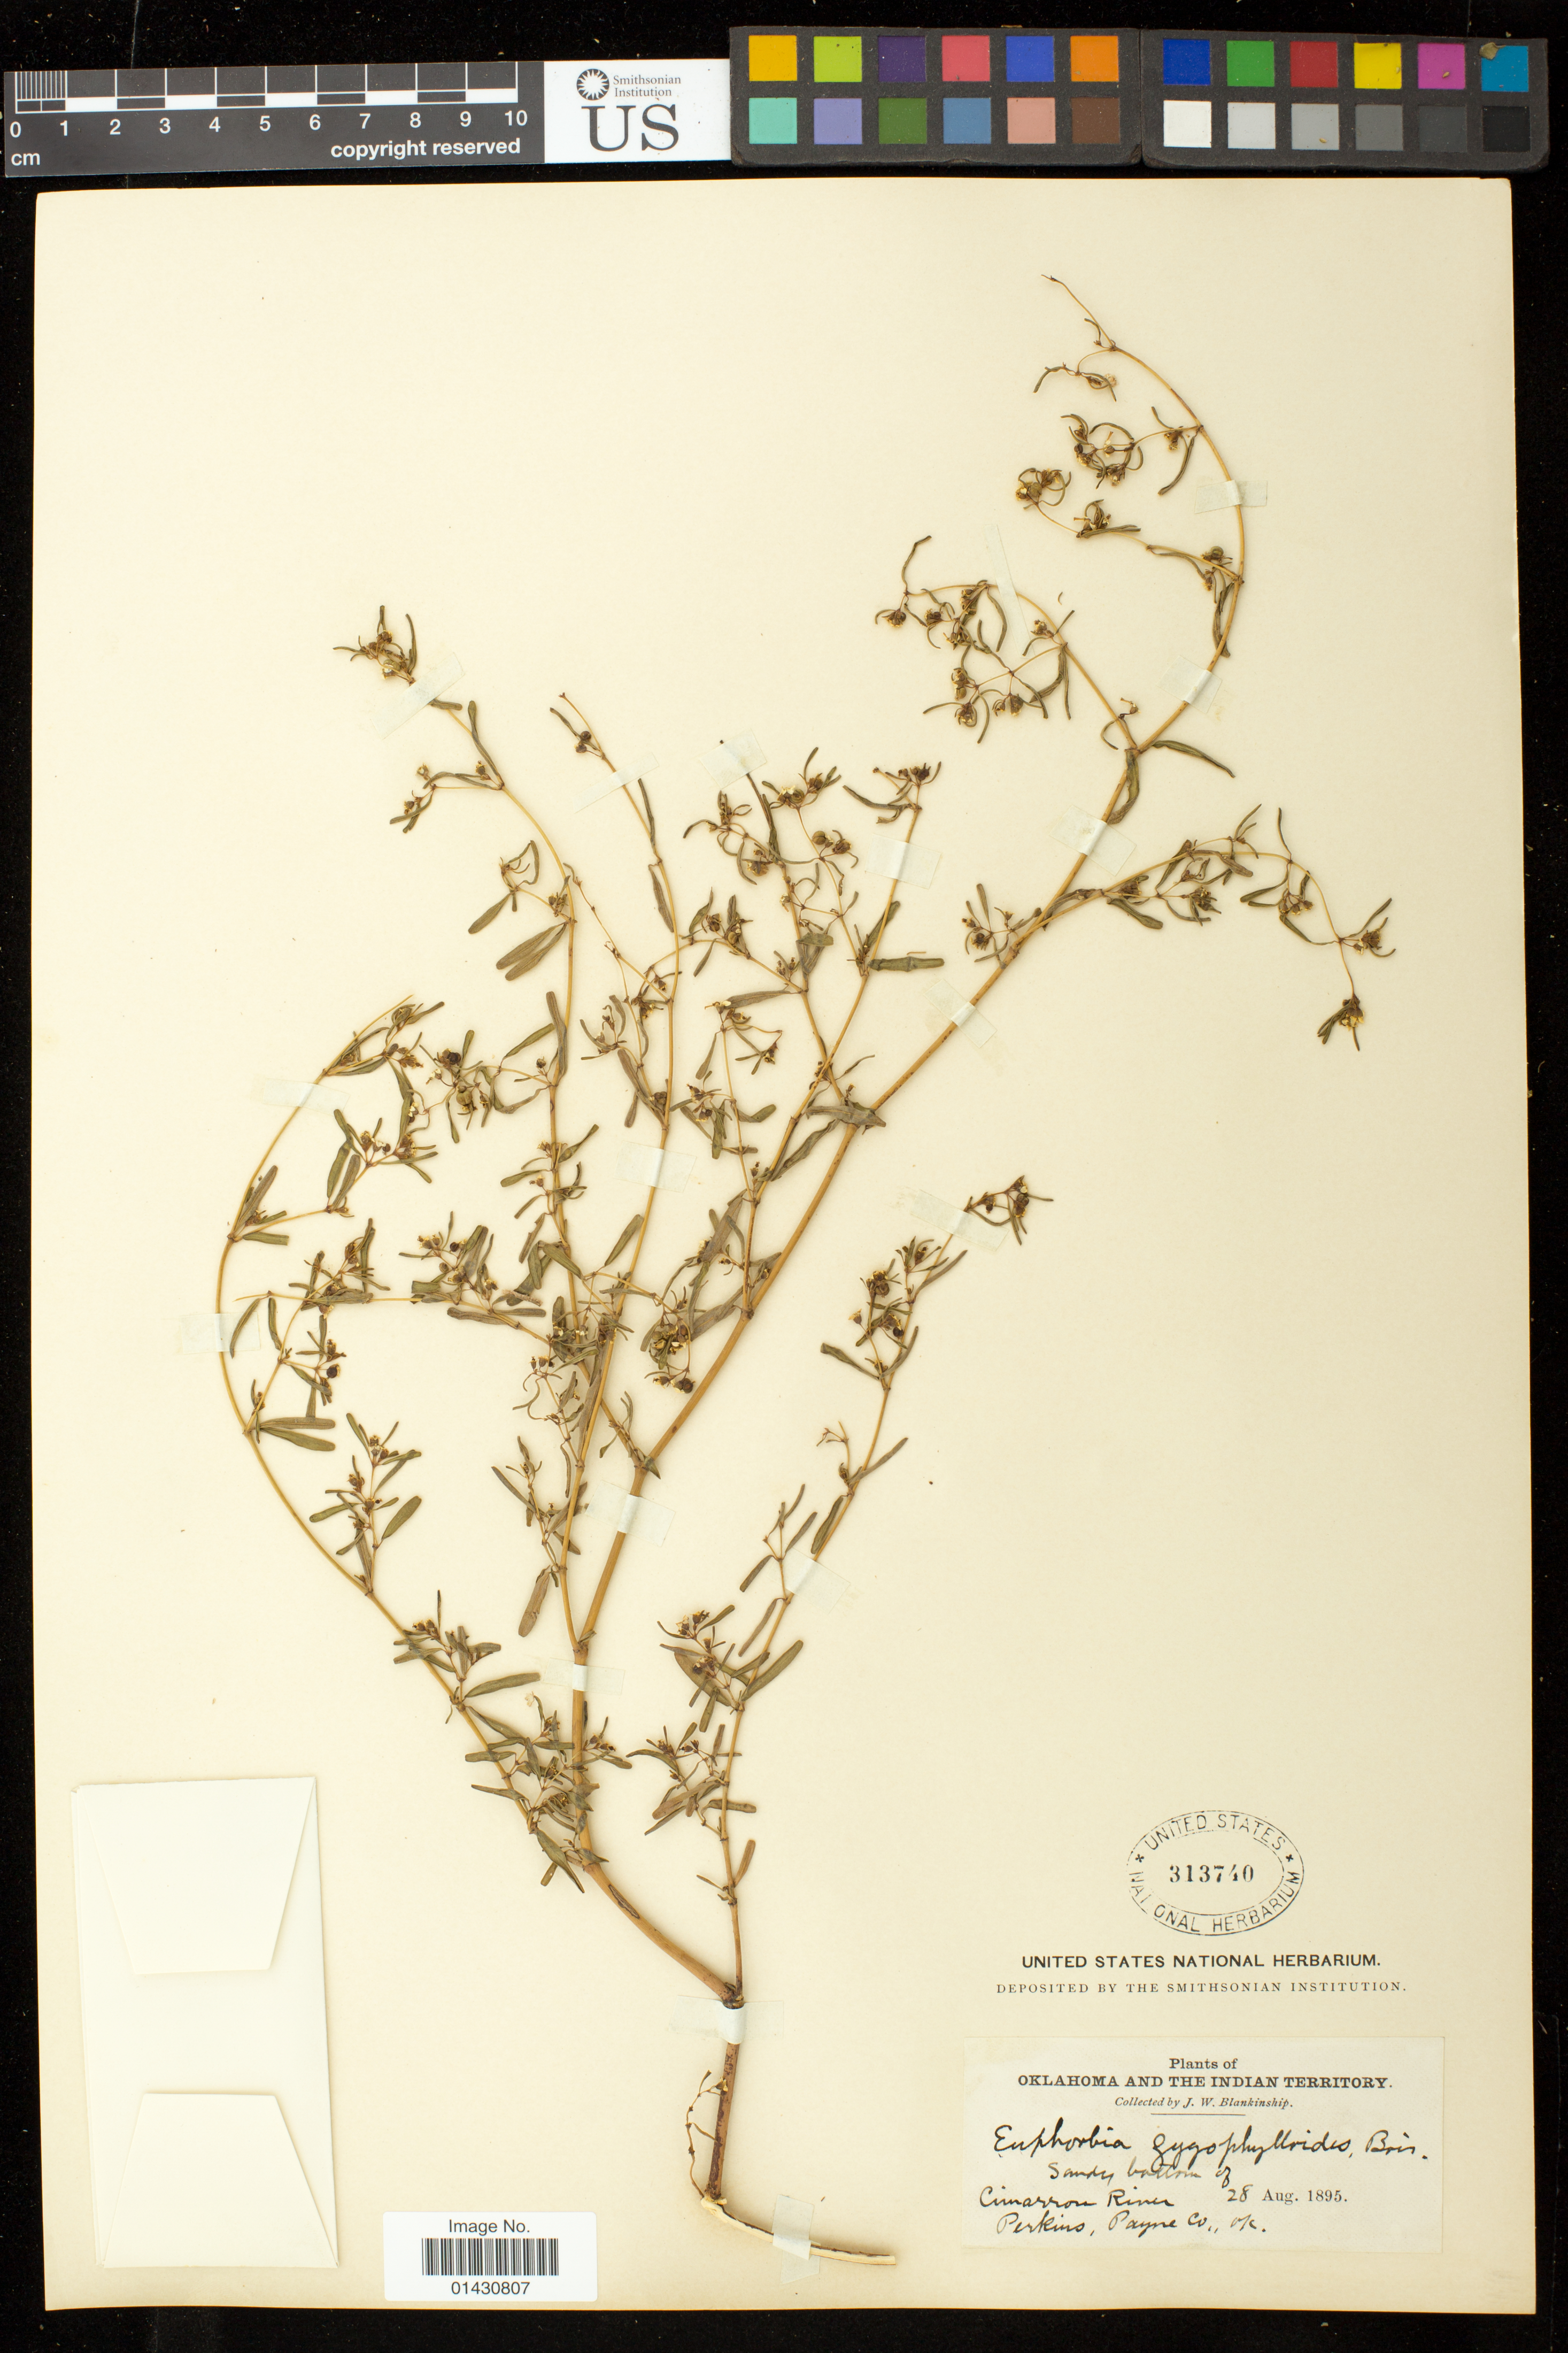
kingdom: Plantae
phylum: Tracheophyta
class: Magnoliopsida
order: Malpighiales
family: Euphorbiaceae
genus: Euphorbia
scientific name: Euphorbia missurica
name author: Raf.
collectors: J. W. Blankinship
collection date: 1895-08-28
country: United States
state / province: Oklahoma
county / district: Payne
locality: Cimarron river, Perkins.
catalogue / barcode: US 313740